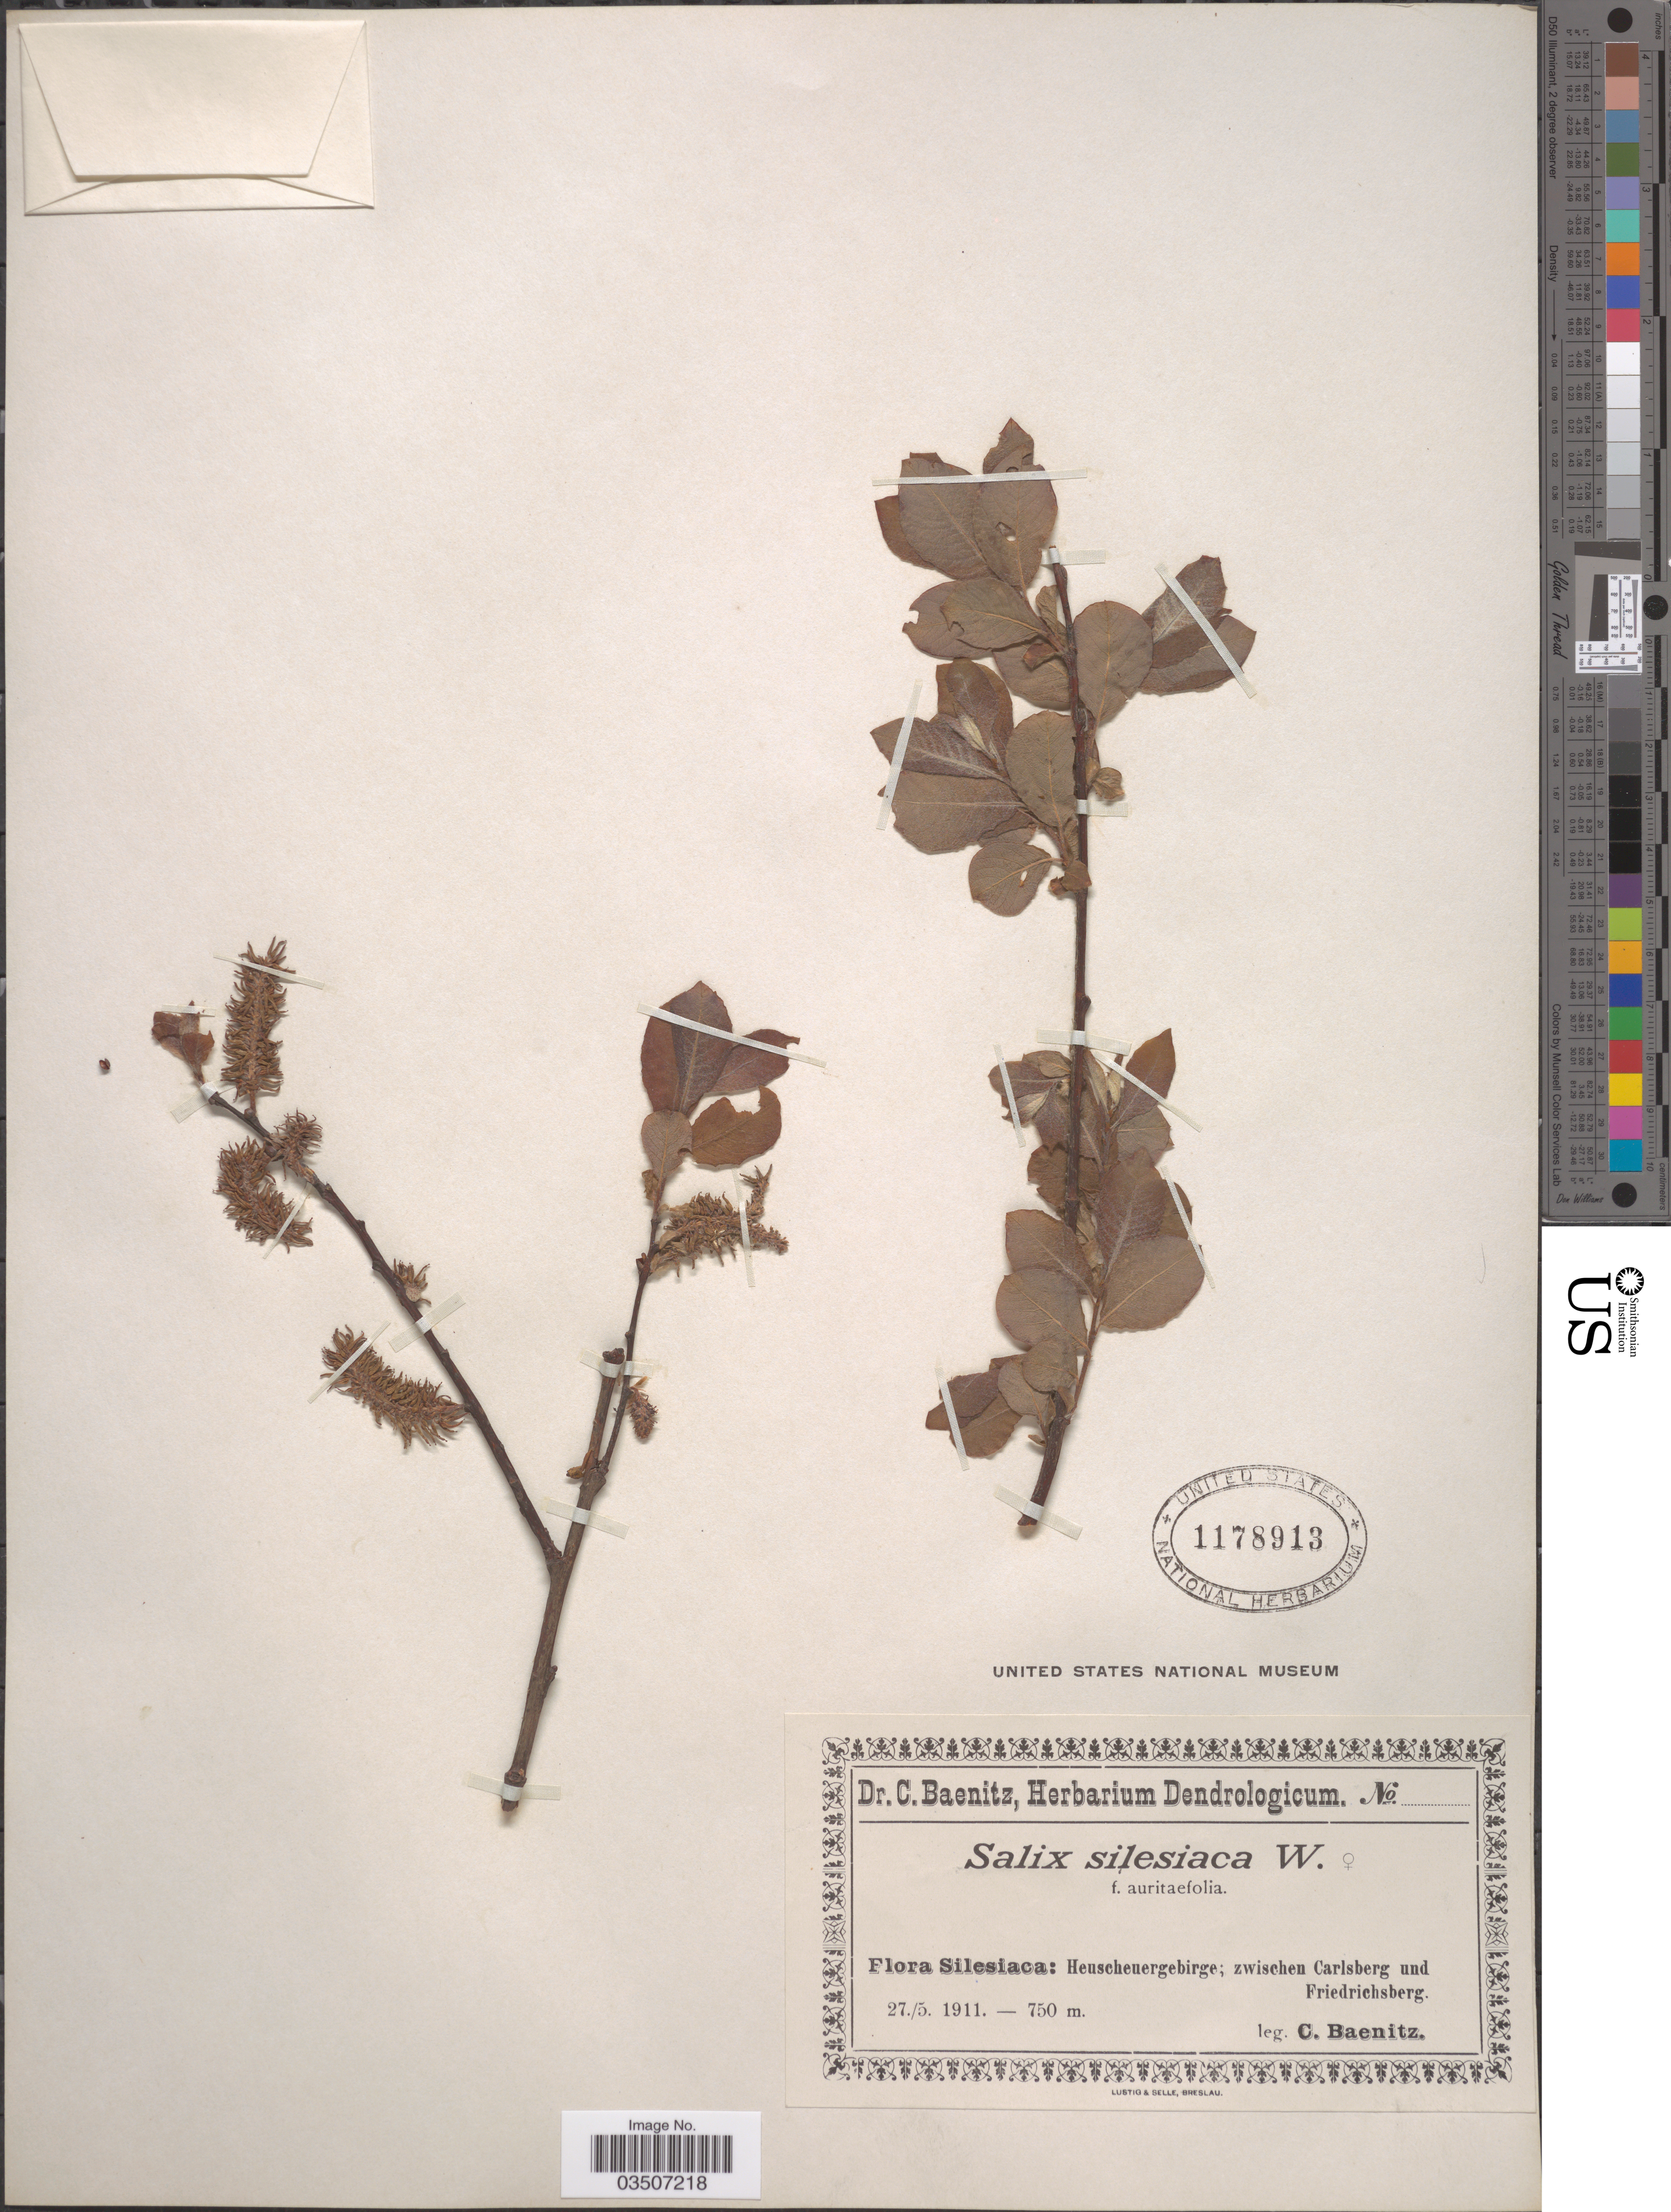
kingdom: Plantae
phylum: Tracheophyta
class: Magnoliopsida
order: Malpighiales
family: Salicaceae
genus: Salix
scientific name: Salix silesiaca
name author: Willd.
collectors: C. G. Baenitz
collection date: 1911-05-27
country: Poland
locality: Silesiaca: Heuscheuergebirge; zwischen Carlsberg und Friedrichsberg.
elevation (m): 750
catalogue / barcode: US 1178913